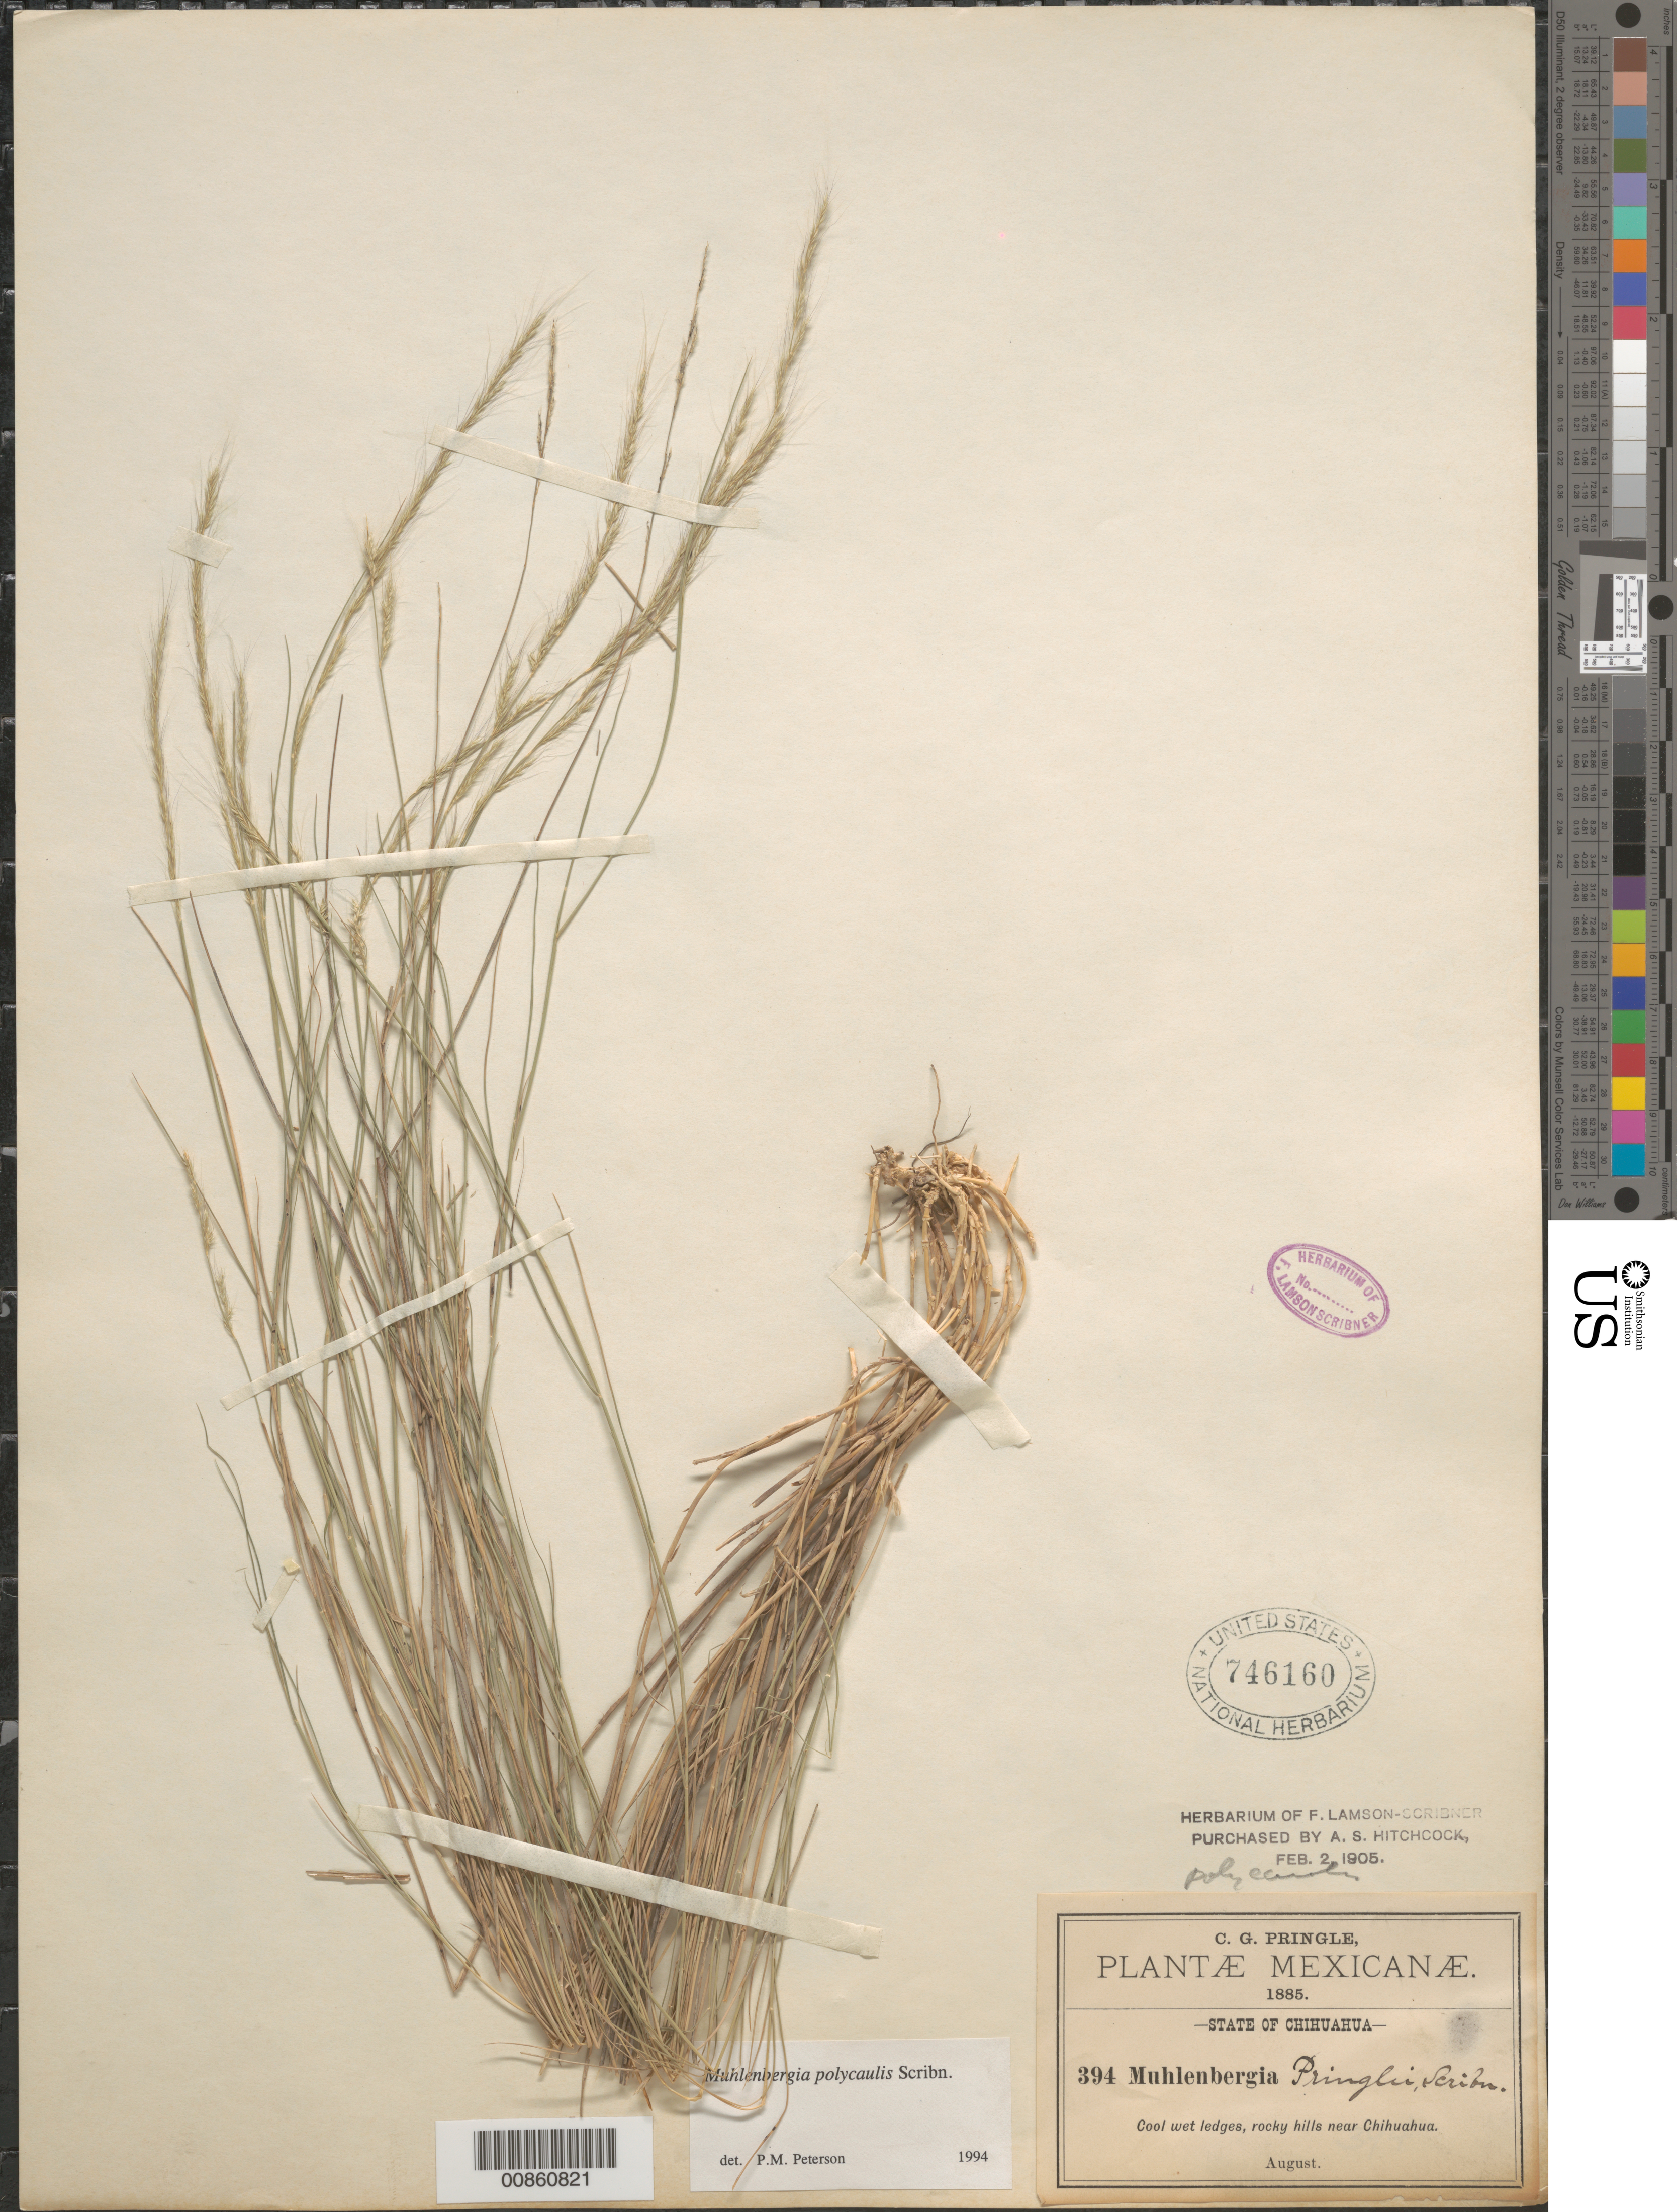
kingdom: Plantae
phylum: Tracheophyta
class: Liliopsida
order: Poales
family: Poaceae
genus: Muhlenbergia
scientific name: Muhlenbergia polycaulis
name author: Scribn.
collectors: C. G. Pringle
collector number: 394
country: Mexico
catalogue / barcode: US 746160